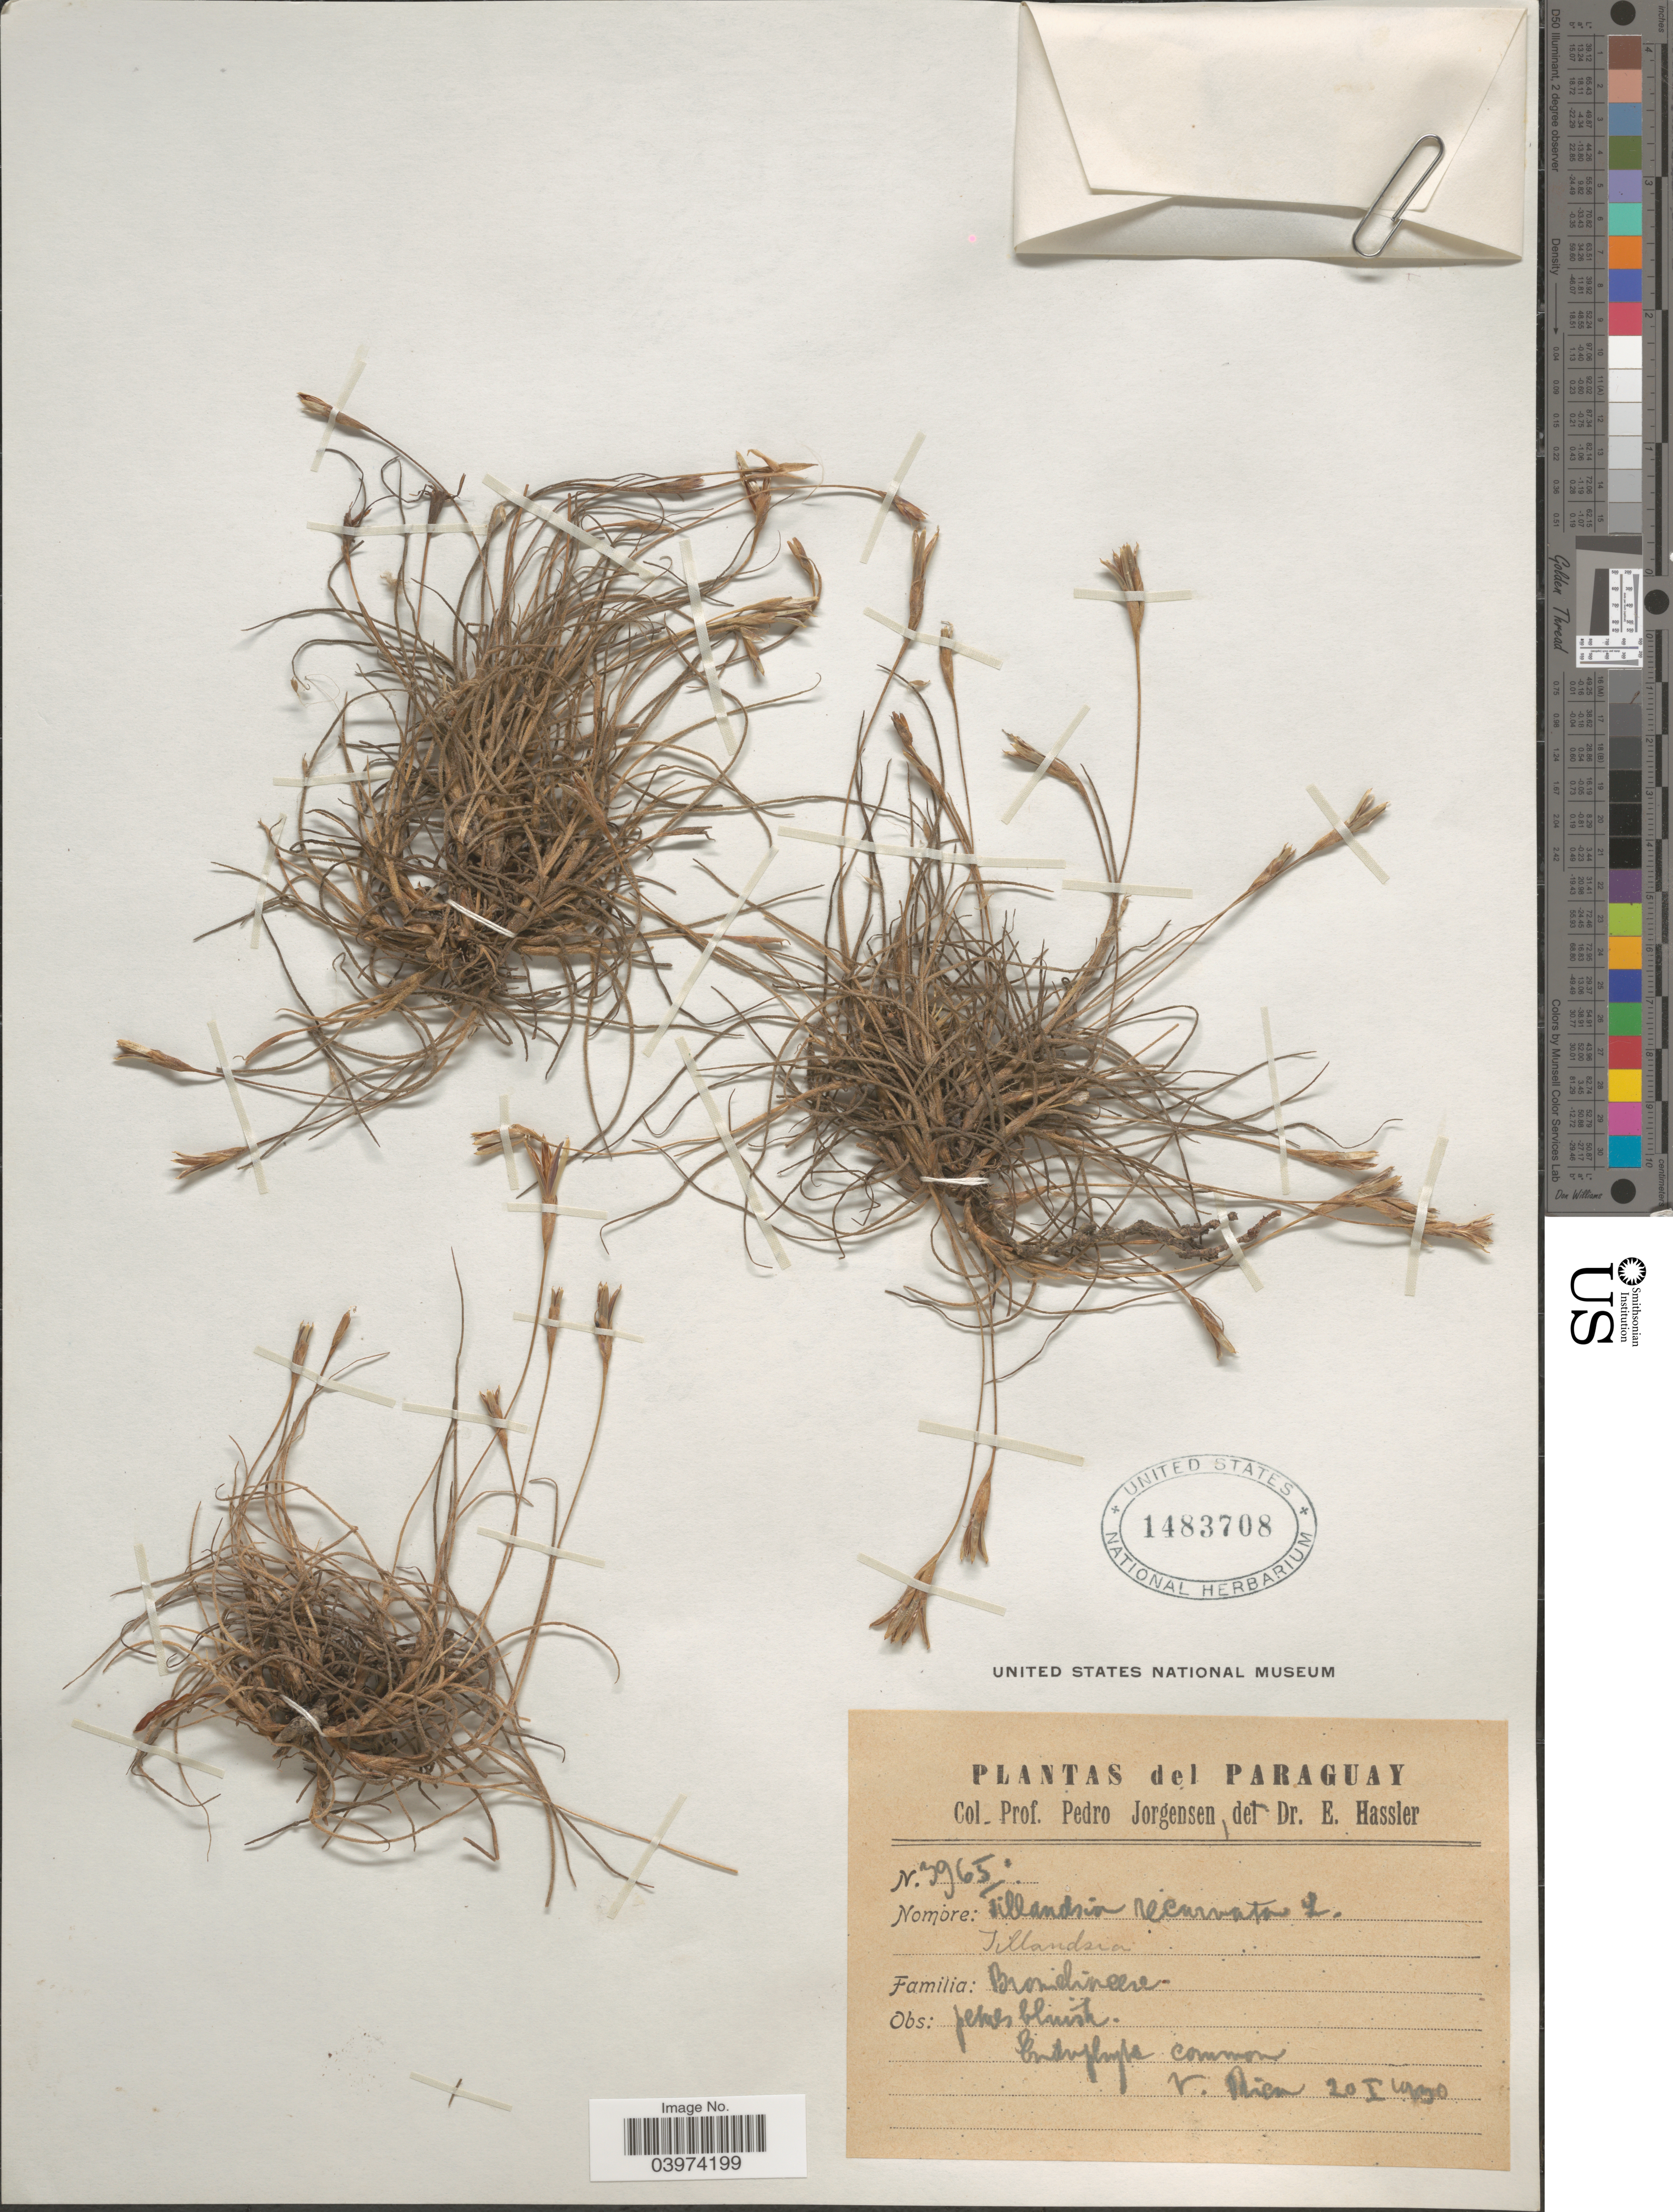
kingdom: Plantae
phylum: Tracheophyta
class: Liliopsida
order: Poales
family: Bromeliaceae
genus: Tillandsia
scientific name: Tillandsia recurvata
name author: L.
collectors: P. Jörgensen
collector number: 3965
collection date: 1930-01-20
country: Paraguay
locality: V. Rica.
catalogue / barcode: US 1483708